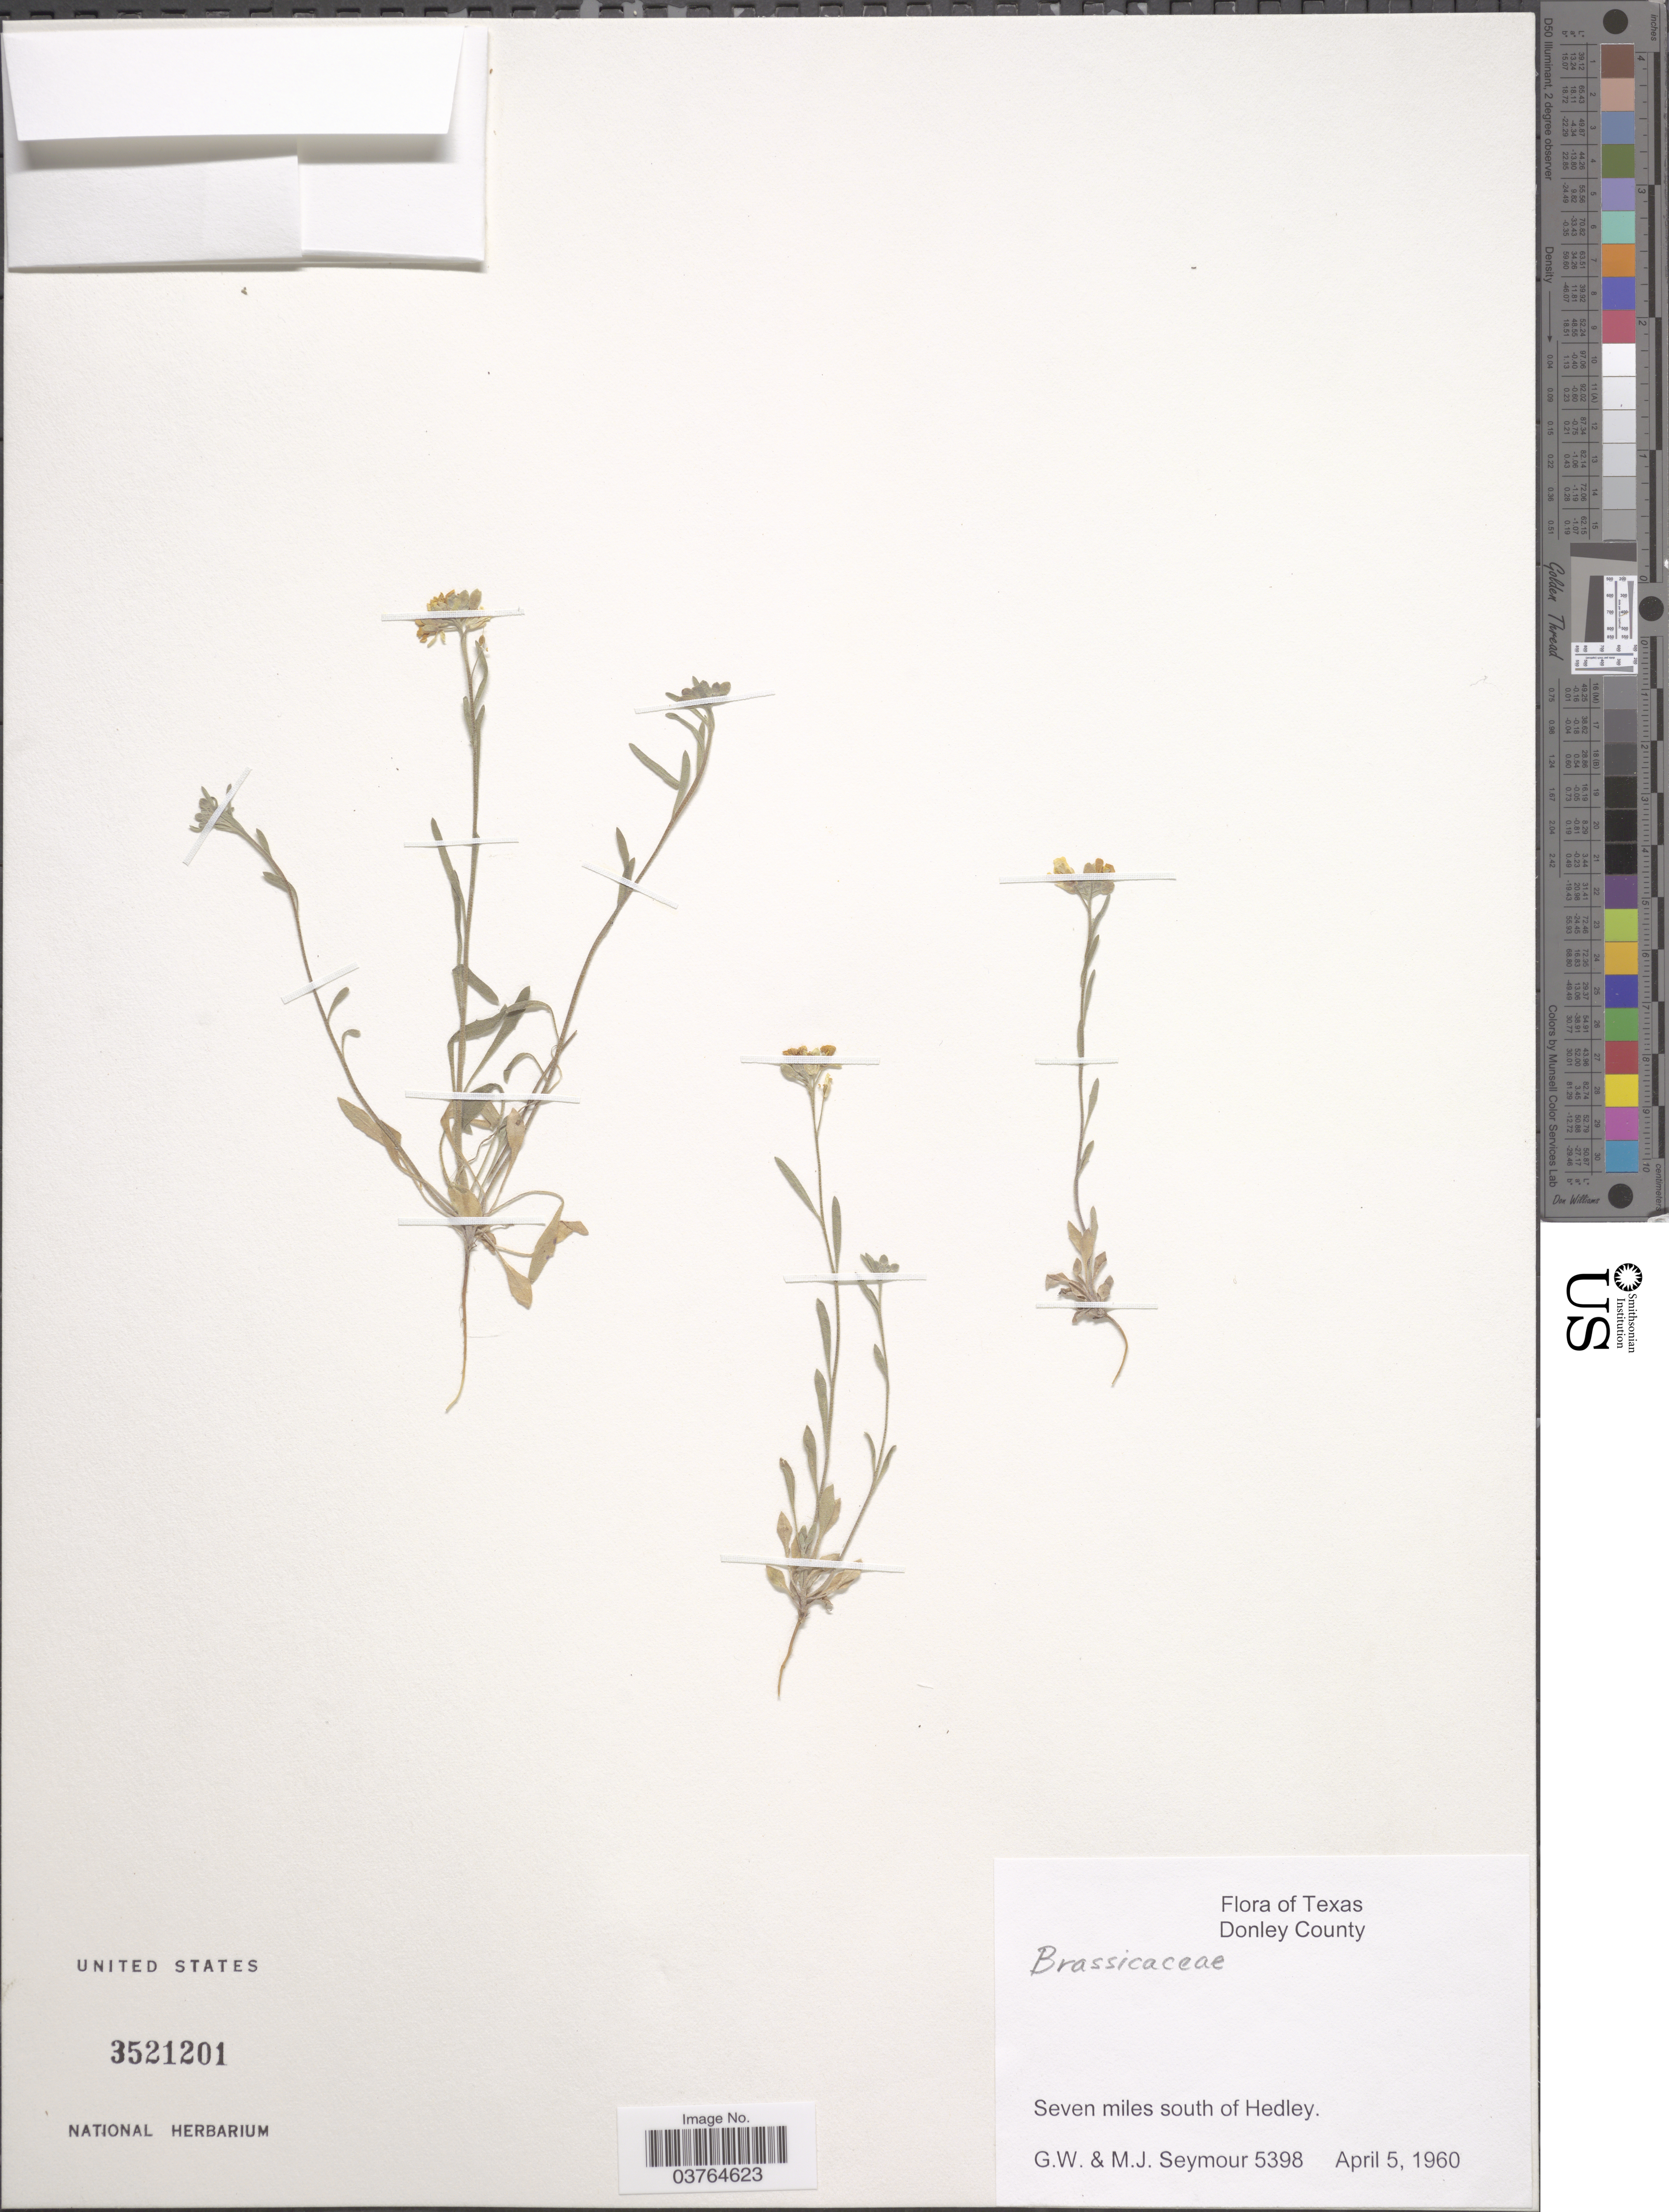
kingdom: Plantae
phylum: Tracheophyta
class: Magnoliopsida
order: Brassicales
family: Brassicaceae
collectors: G. Seymour & M. Seymour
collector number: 5398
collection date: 1960-04-05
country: United States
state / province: Texas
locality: Donley County. Seven miles south of Hedley.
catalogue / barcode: US 3521201